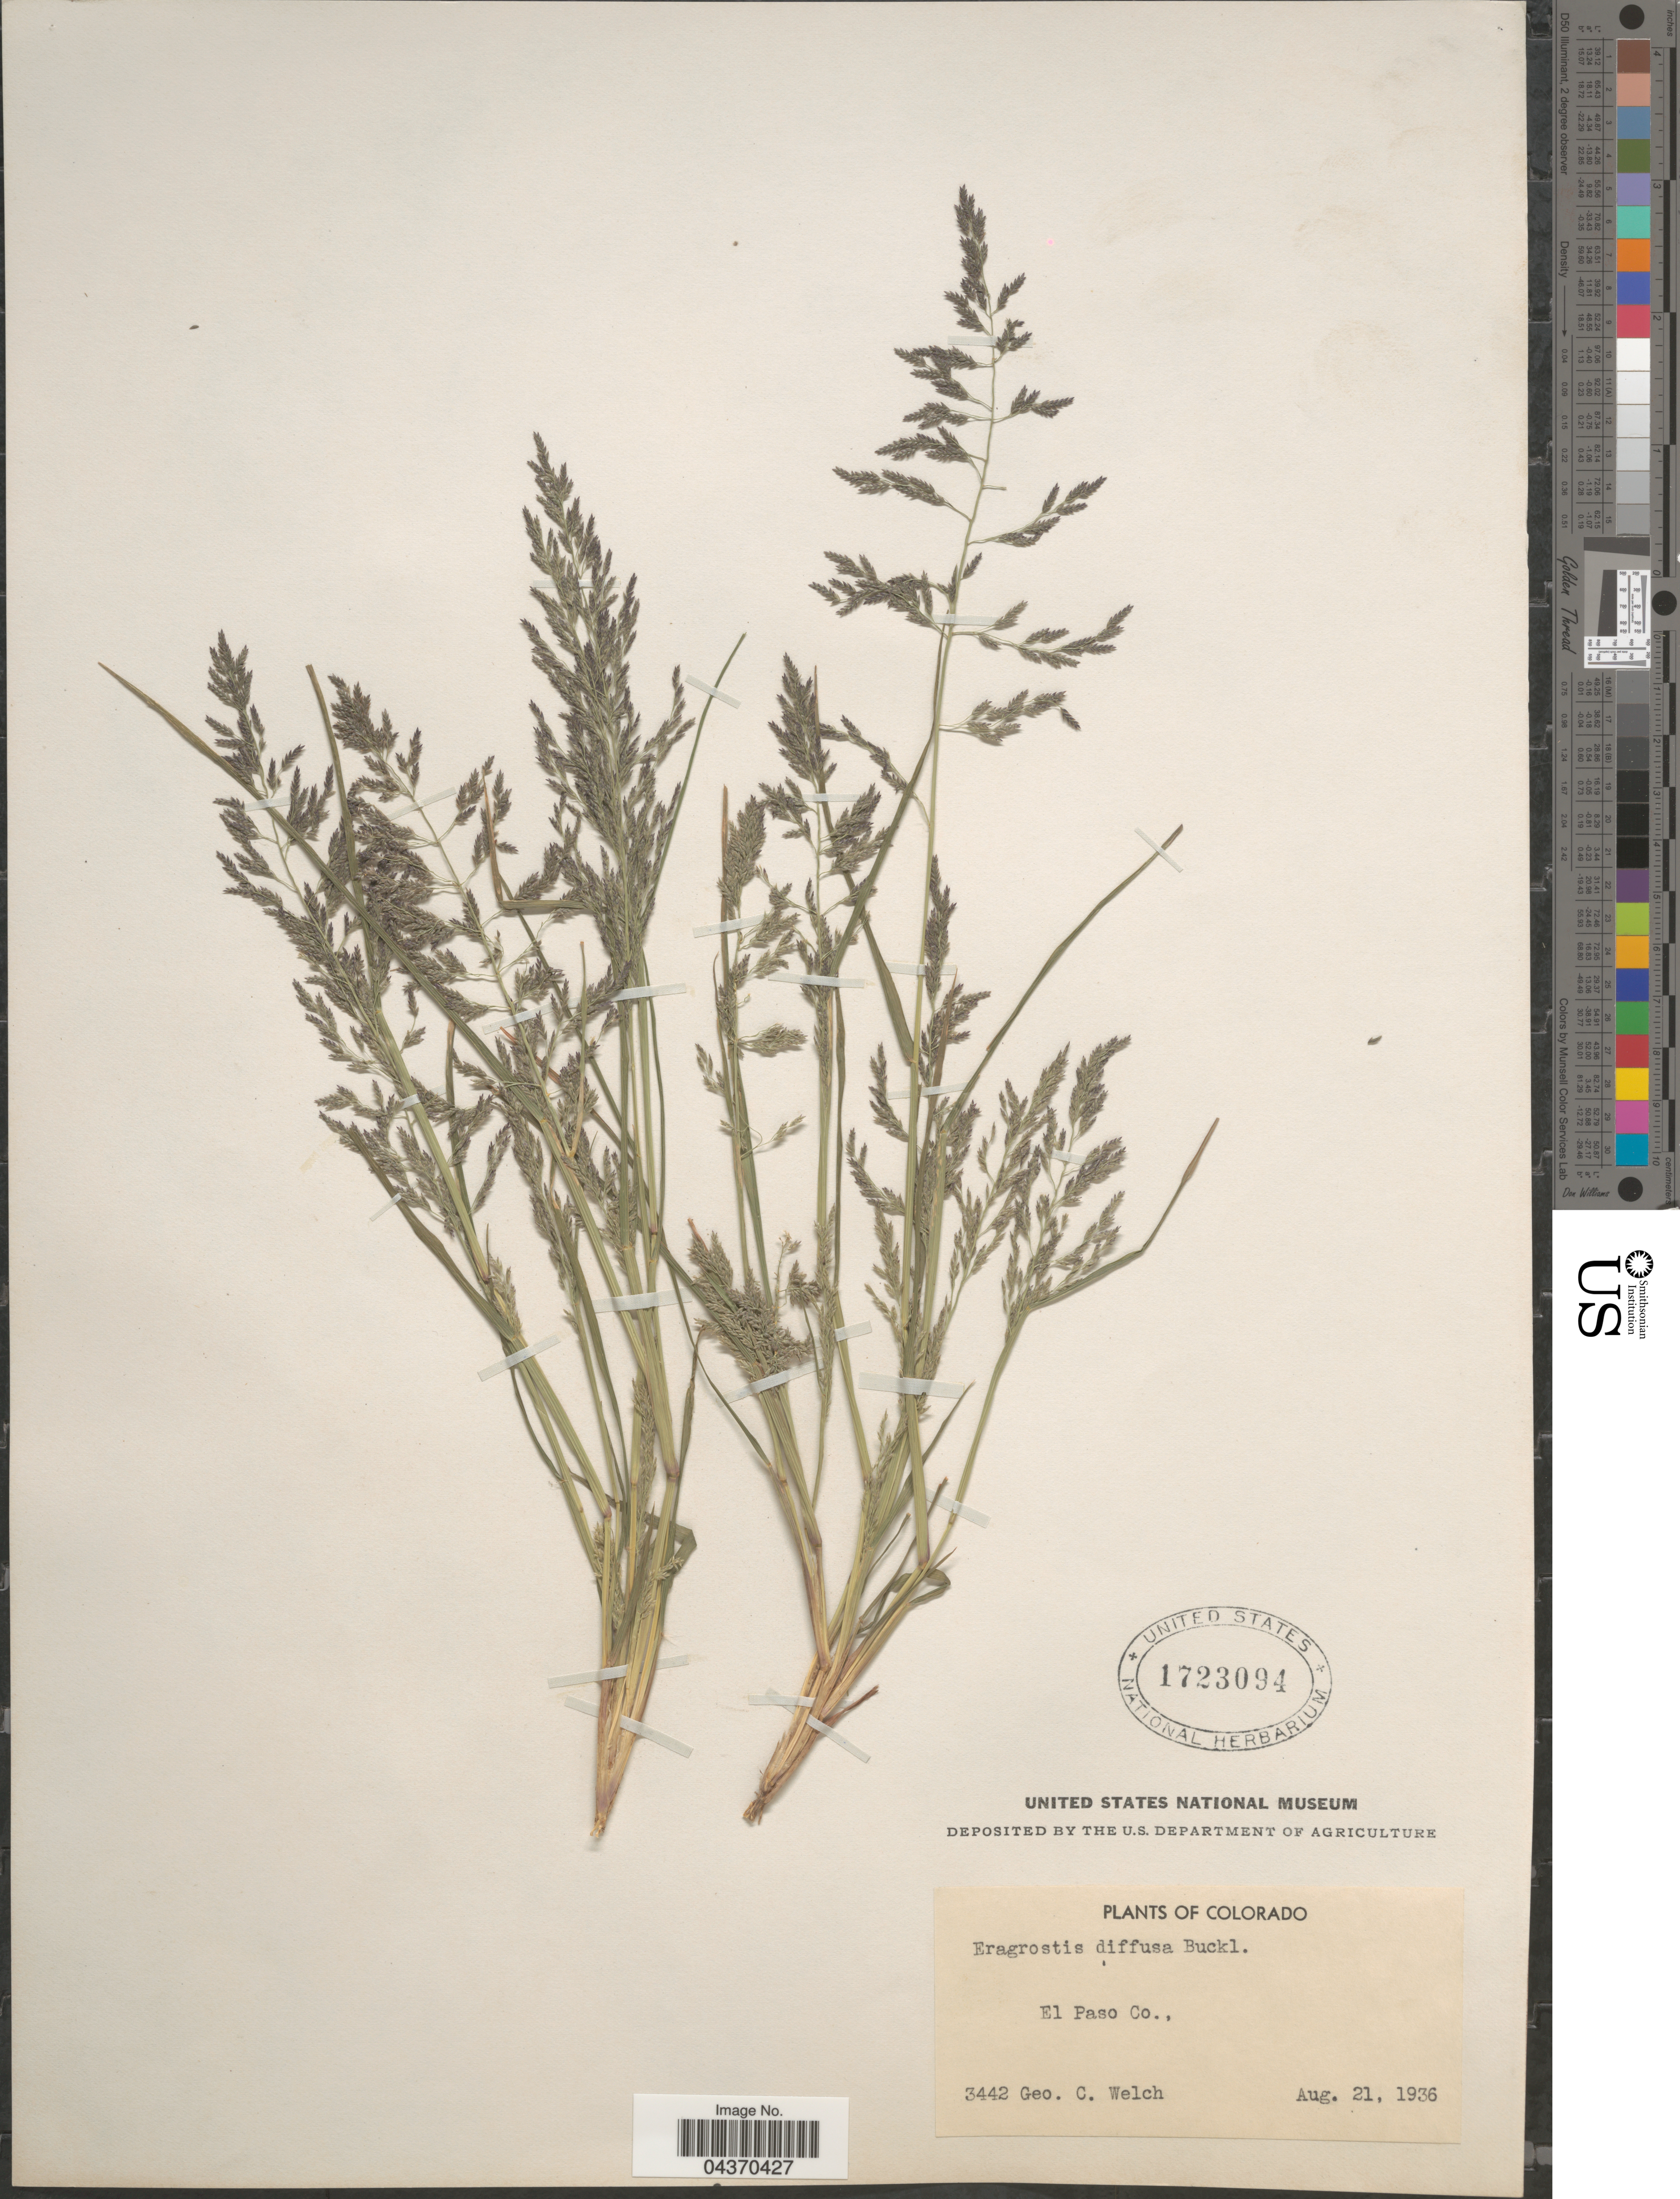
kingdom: Plantae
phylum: Tracheophyta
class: Liliopsida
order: Poales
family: Poaceae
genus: Eragrostis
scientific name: Eragrostis pectinacea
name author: (Michx.) Nees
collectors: G. Welch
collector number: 3442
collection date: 1936-08-21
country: United States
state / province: Colorado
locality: El Paso Co.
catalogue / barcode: US 1723094